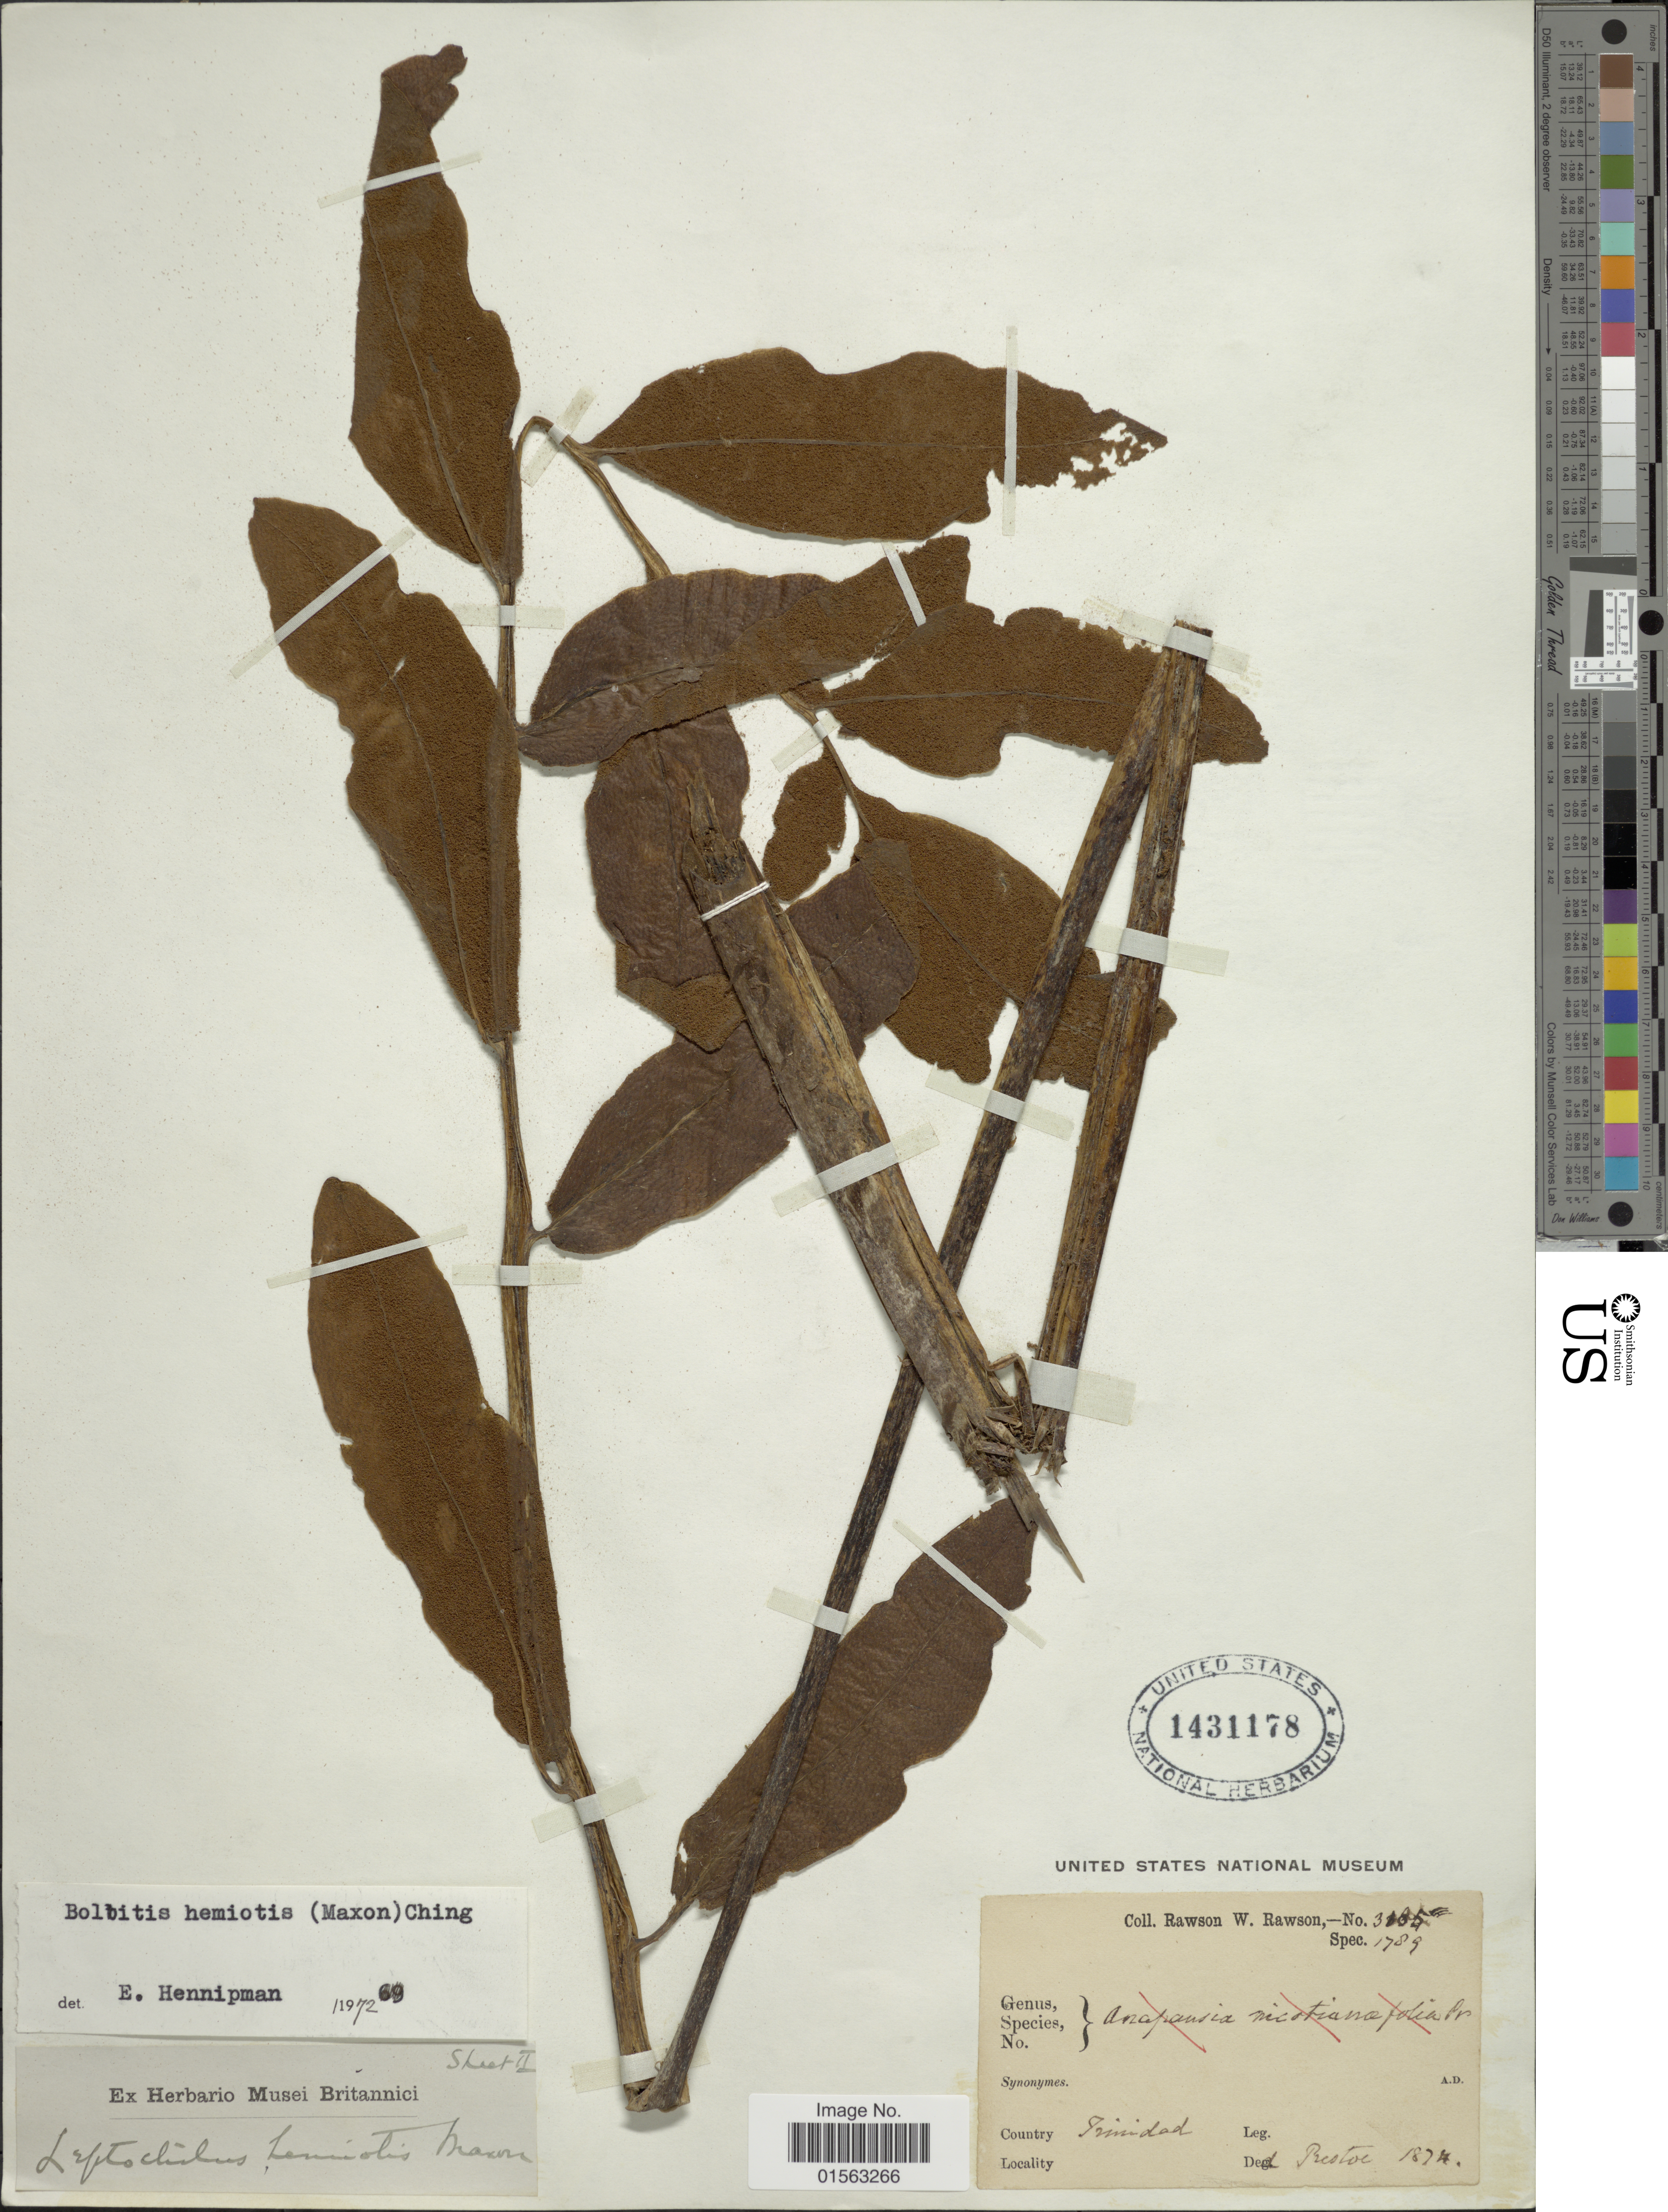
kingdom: Plantae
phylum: Tracheophyta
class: Polypodiopsida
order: Polypodiales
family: Dryopteridaceae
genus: Mickelia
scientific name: Mickelia hemiotis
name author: (Maxon) R.C. Moran et al.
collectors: R. W. Rawson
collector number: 3185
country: Trinidad and Tobago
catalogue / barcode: US 1431178